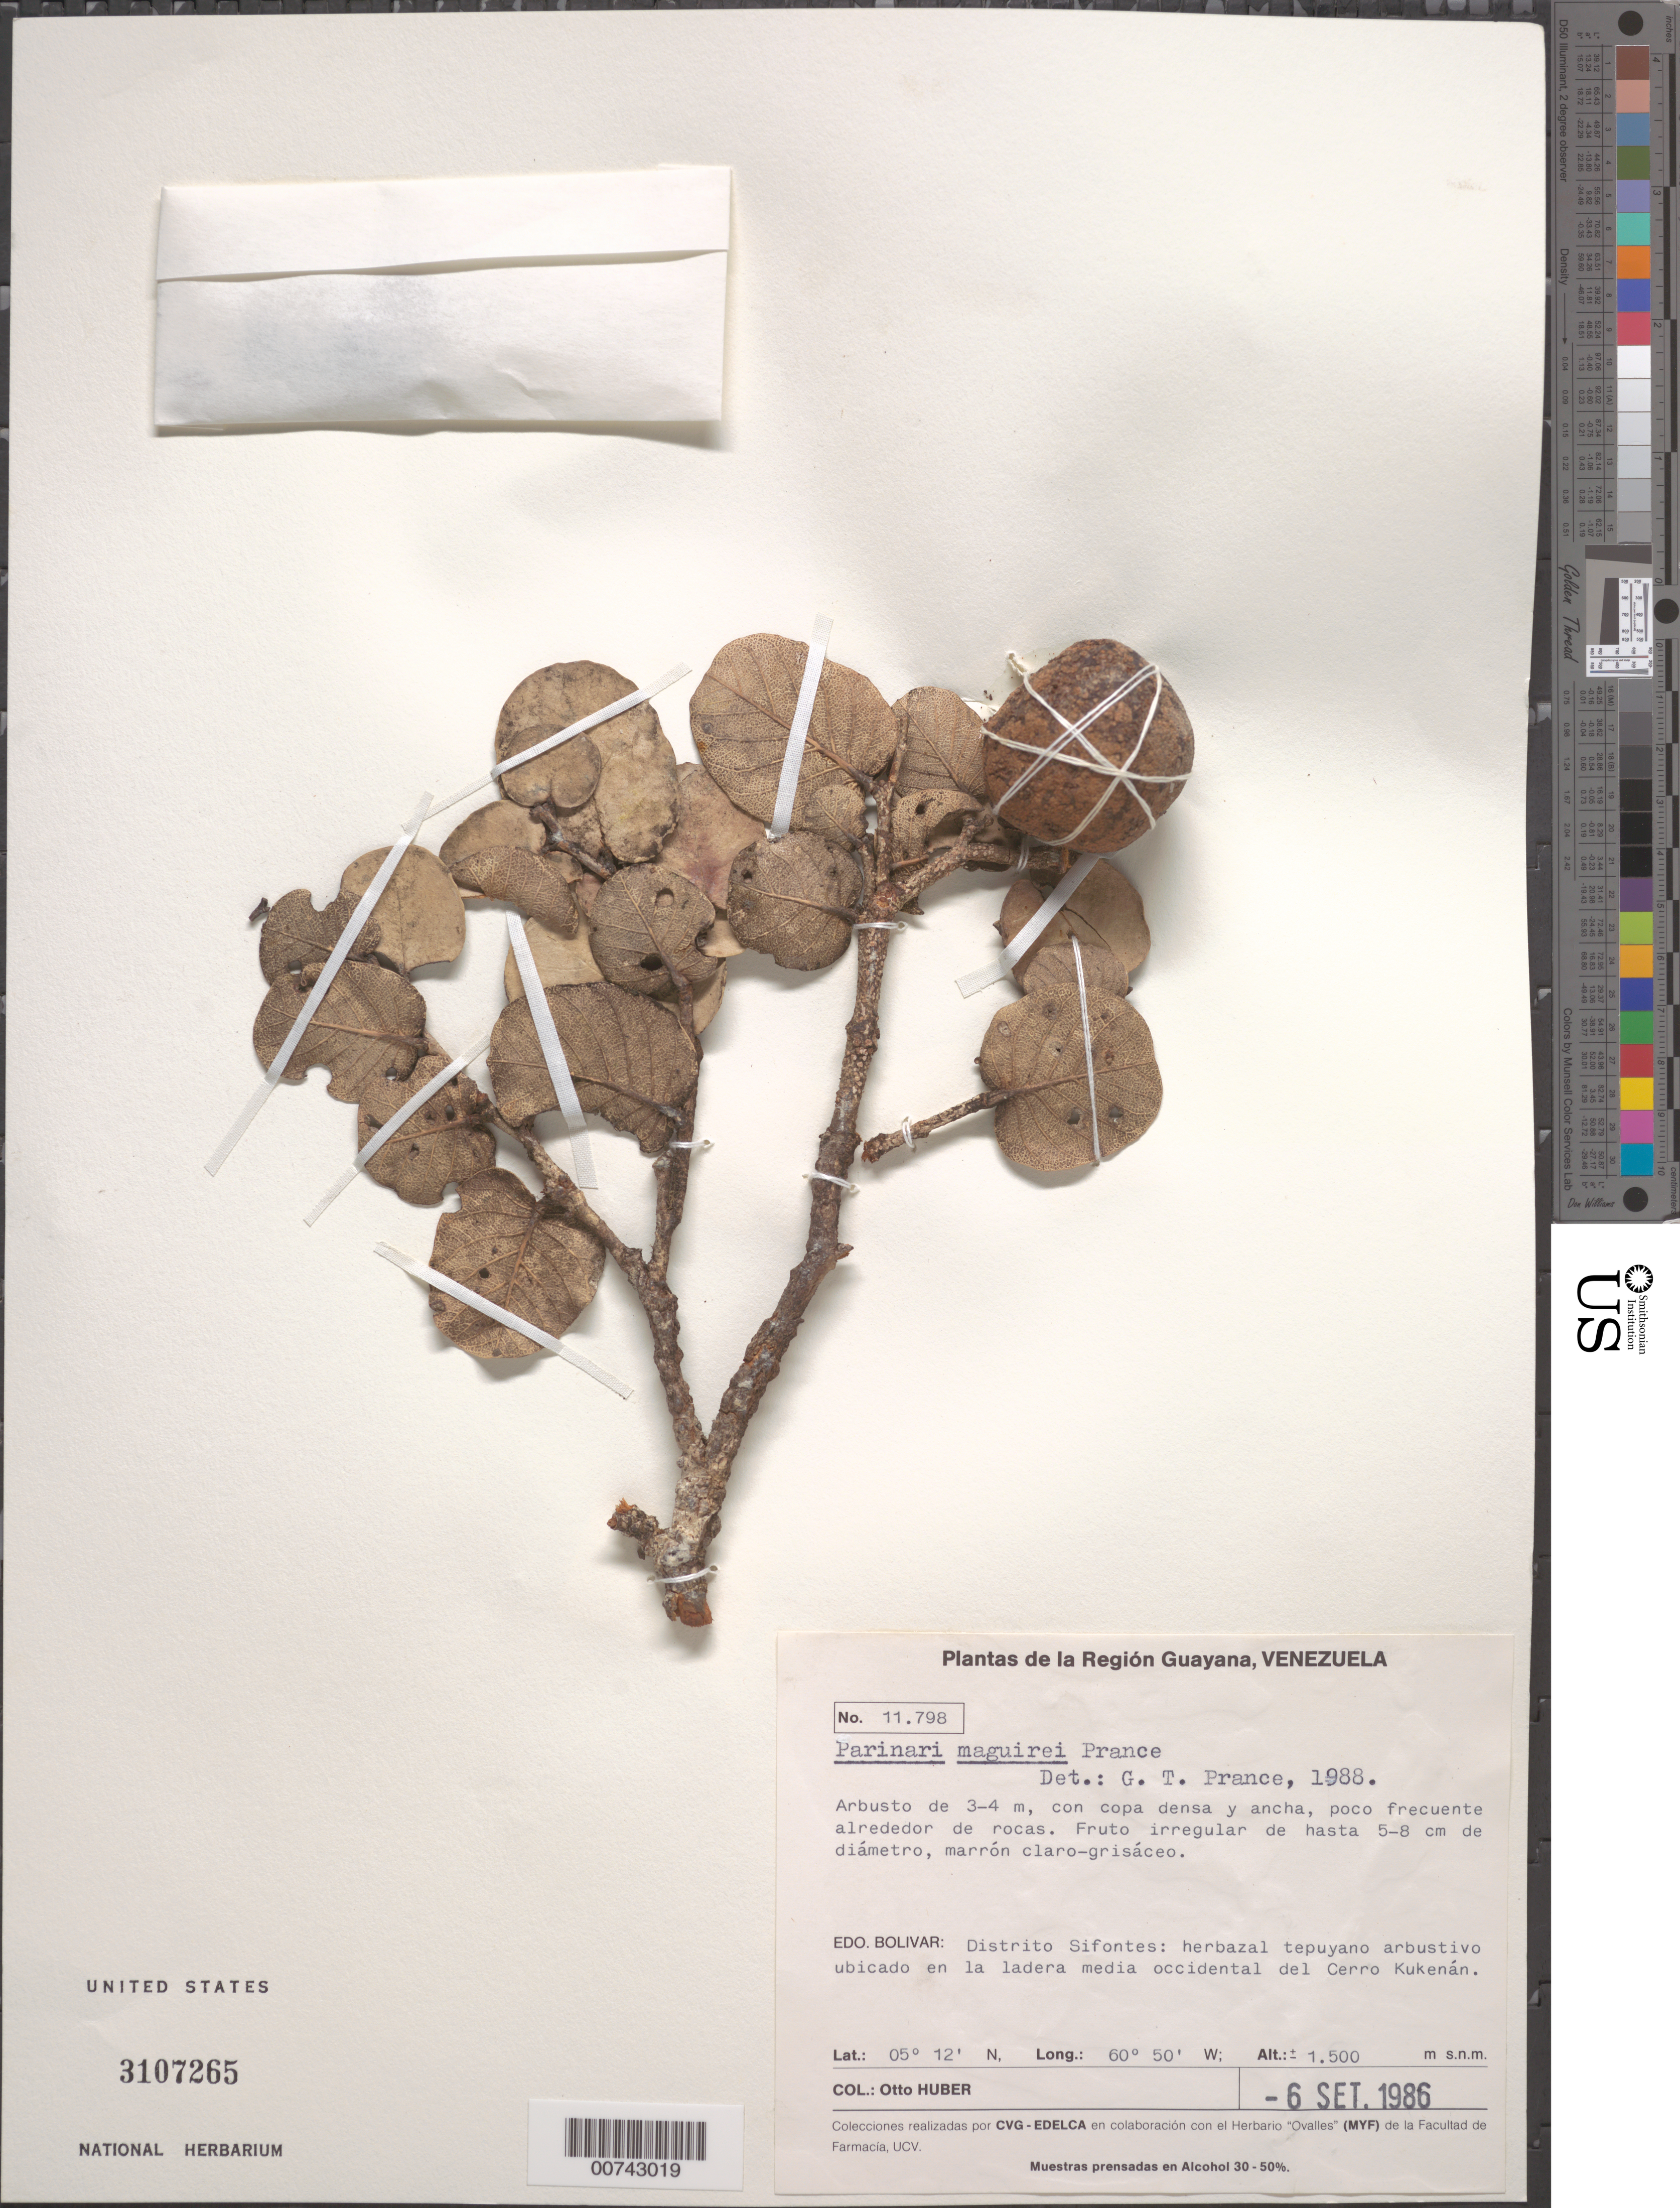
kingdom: Plantae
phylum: Tracheophyta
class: Magnoliopsida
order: Malpighiales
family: Chrysobalanaceae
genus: Parinari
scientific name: Parinari maguirei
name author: Prance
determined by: Prance, G. T.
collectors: O. Huber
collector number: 11798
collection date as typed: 6-Sep-86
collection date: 1986-09-06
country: Venezuela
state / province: Bolívar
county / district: Sifontes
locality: Cerro Kukenan, en la ladera media occidental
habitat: Herbazal tepuyano arbustivo ubicado, alrededor de rocas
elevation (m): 1500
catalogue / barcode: US 3107265